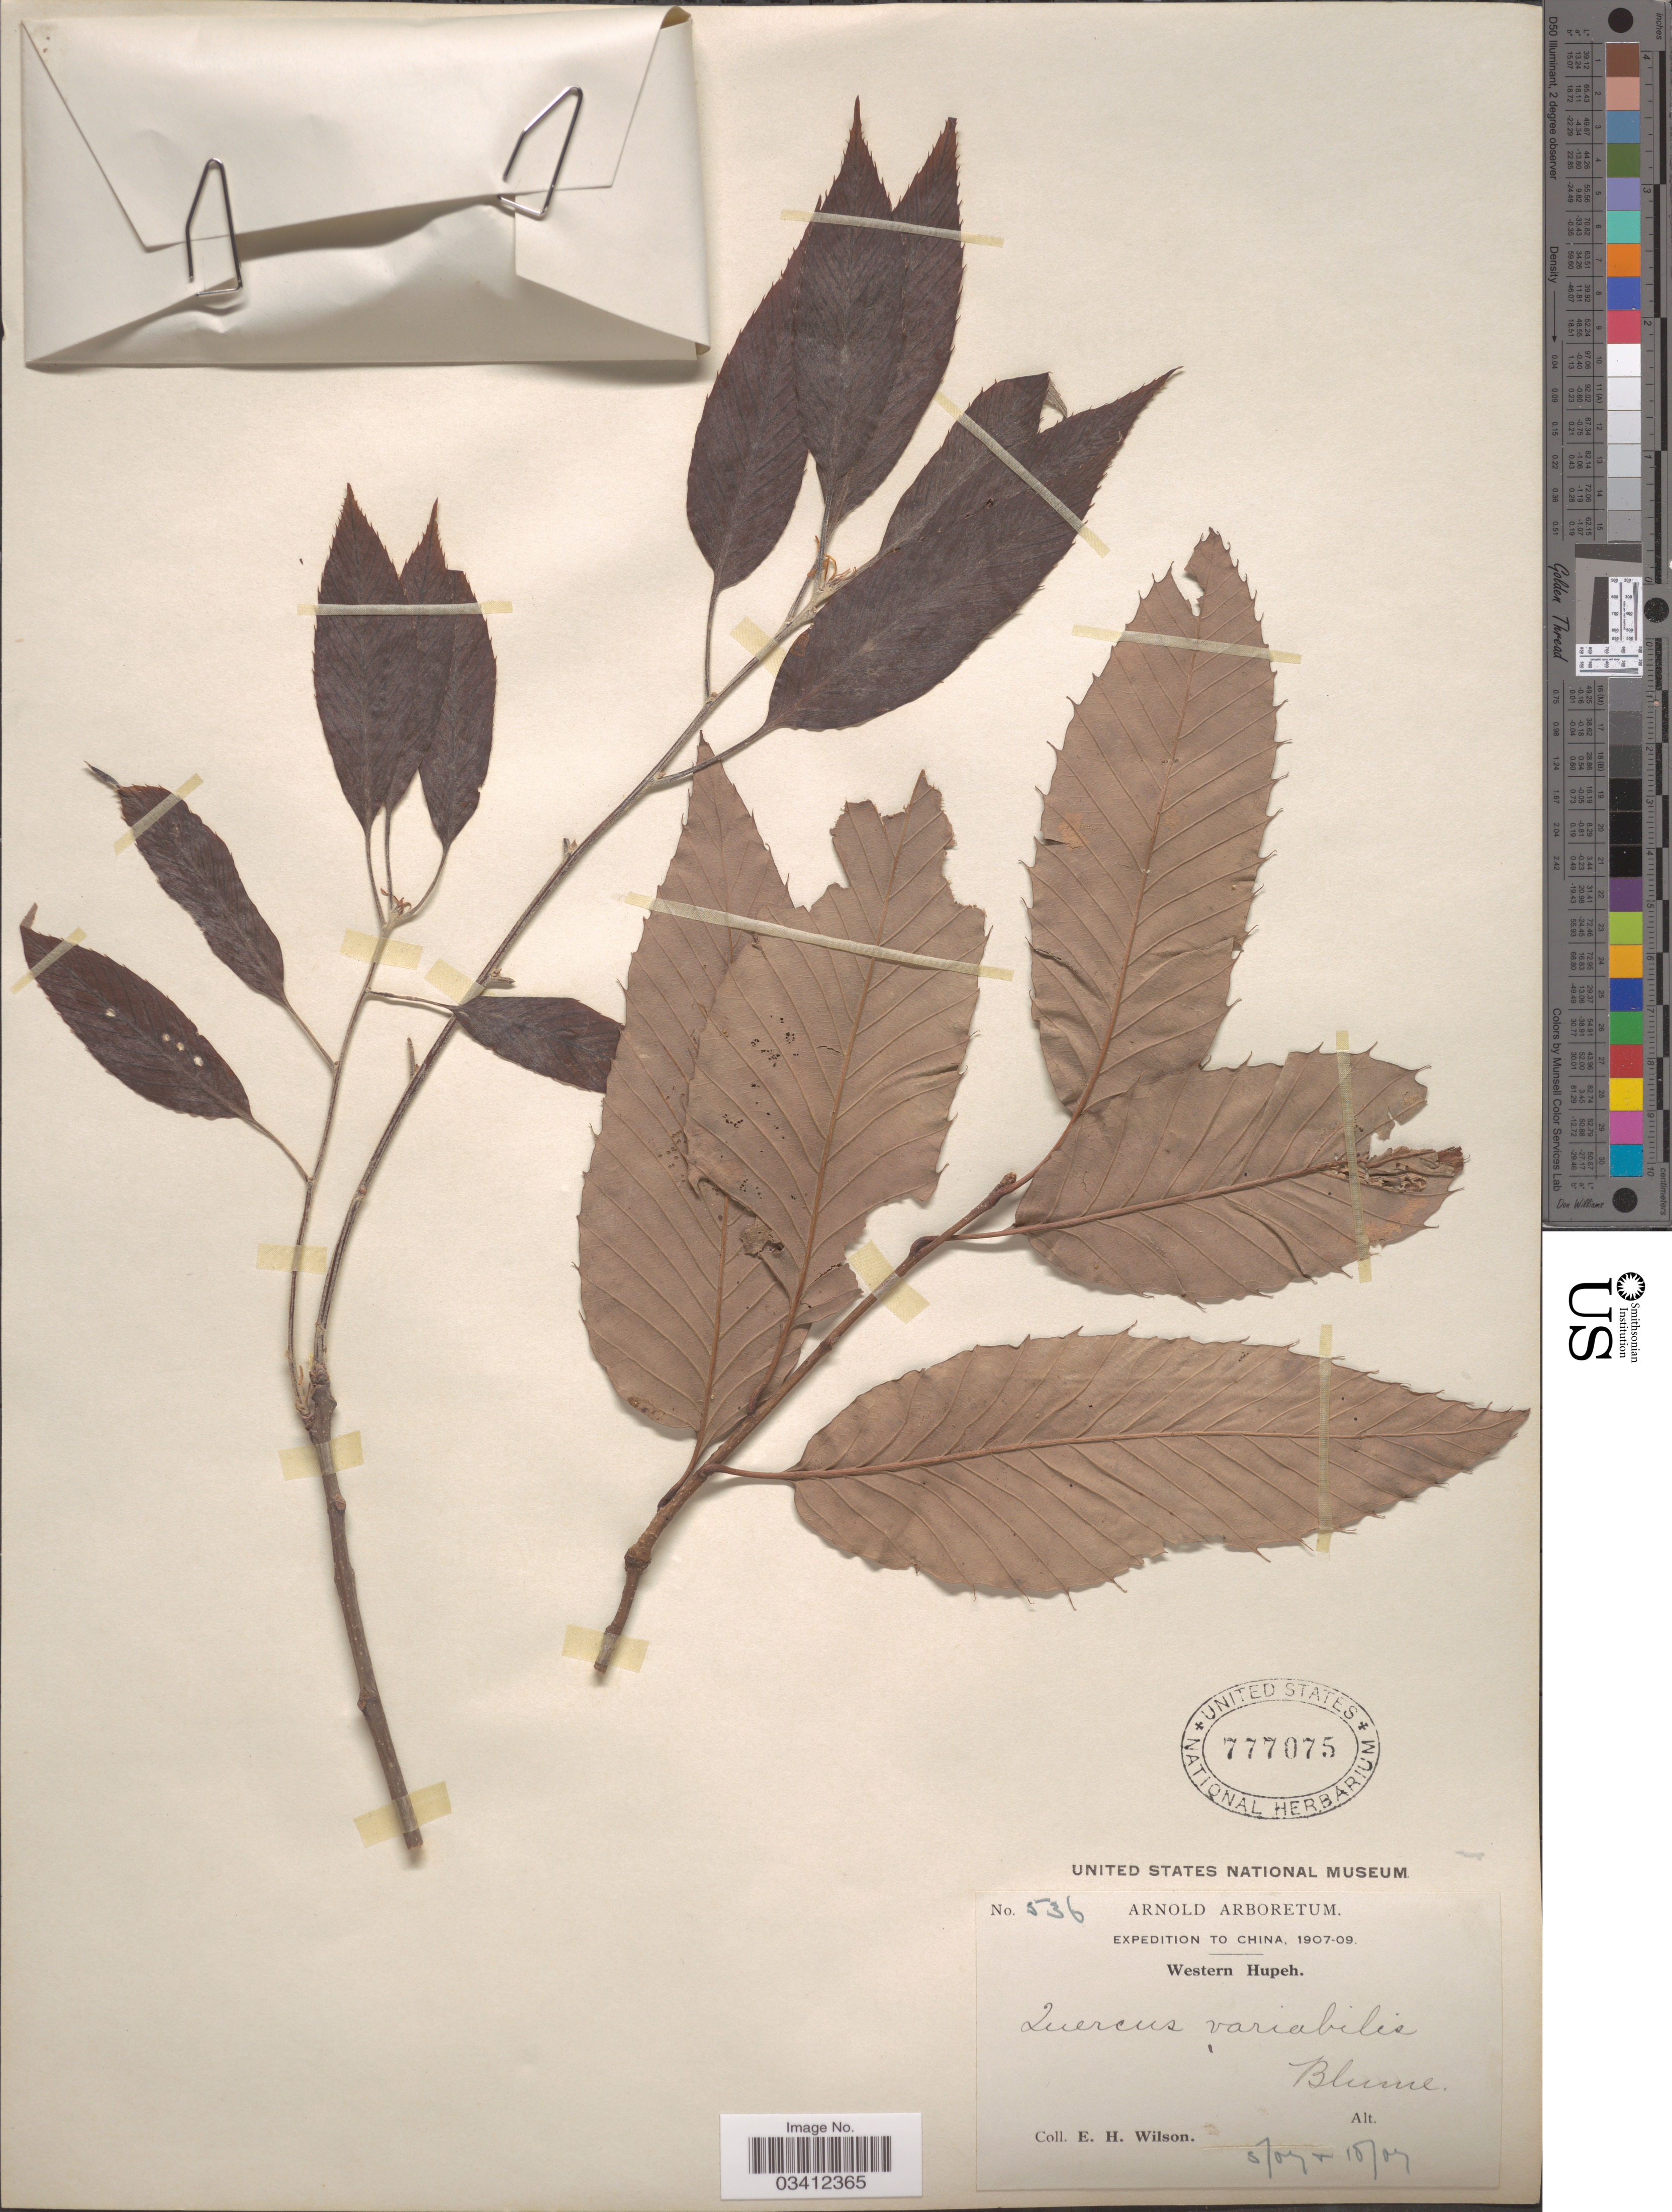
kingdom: Plantae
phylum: Tracheophyta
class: Magnoliopsida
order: Fagales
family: Fagaceae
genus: Quercus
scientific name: Quercus variabilis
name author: Blume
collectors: E. Wilson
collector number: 536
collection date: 1907-05/1907-10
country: China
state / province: Hubei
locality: Western Hupeh.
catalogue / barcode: US 777075